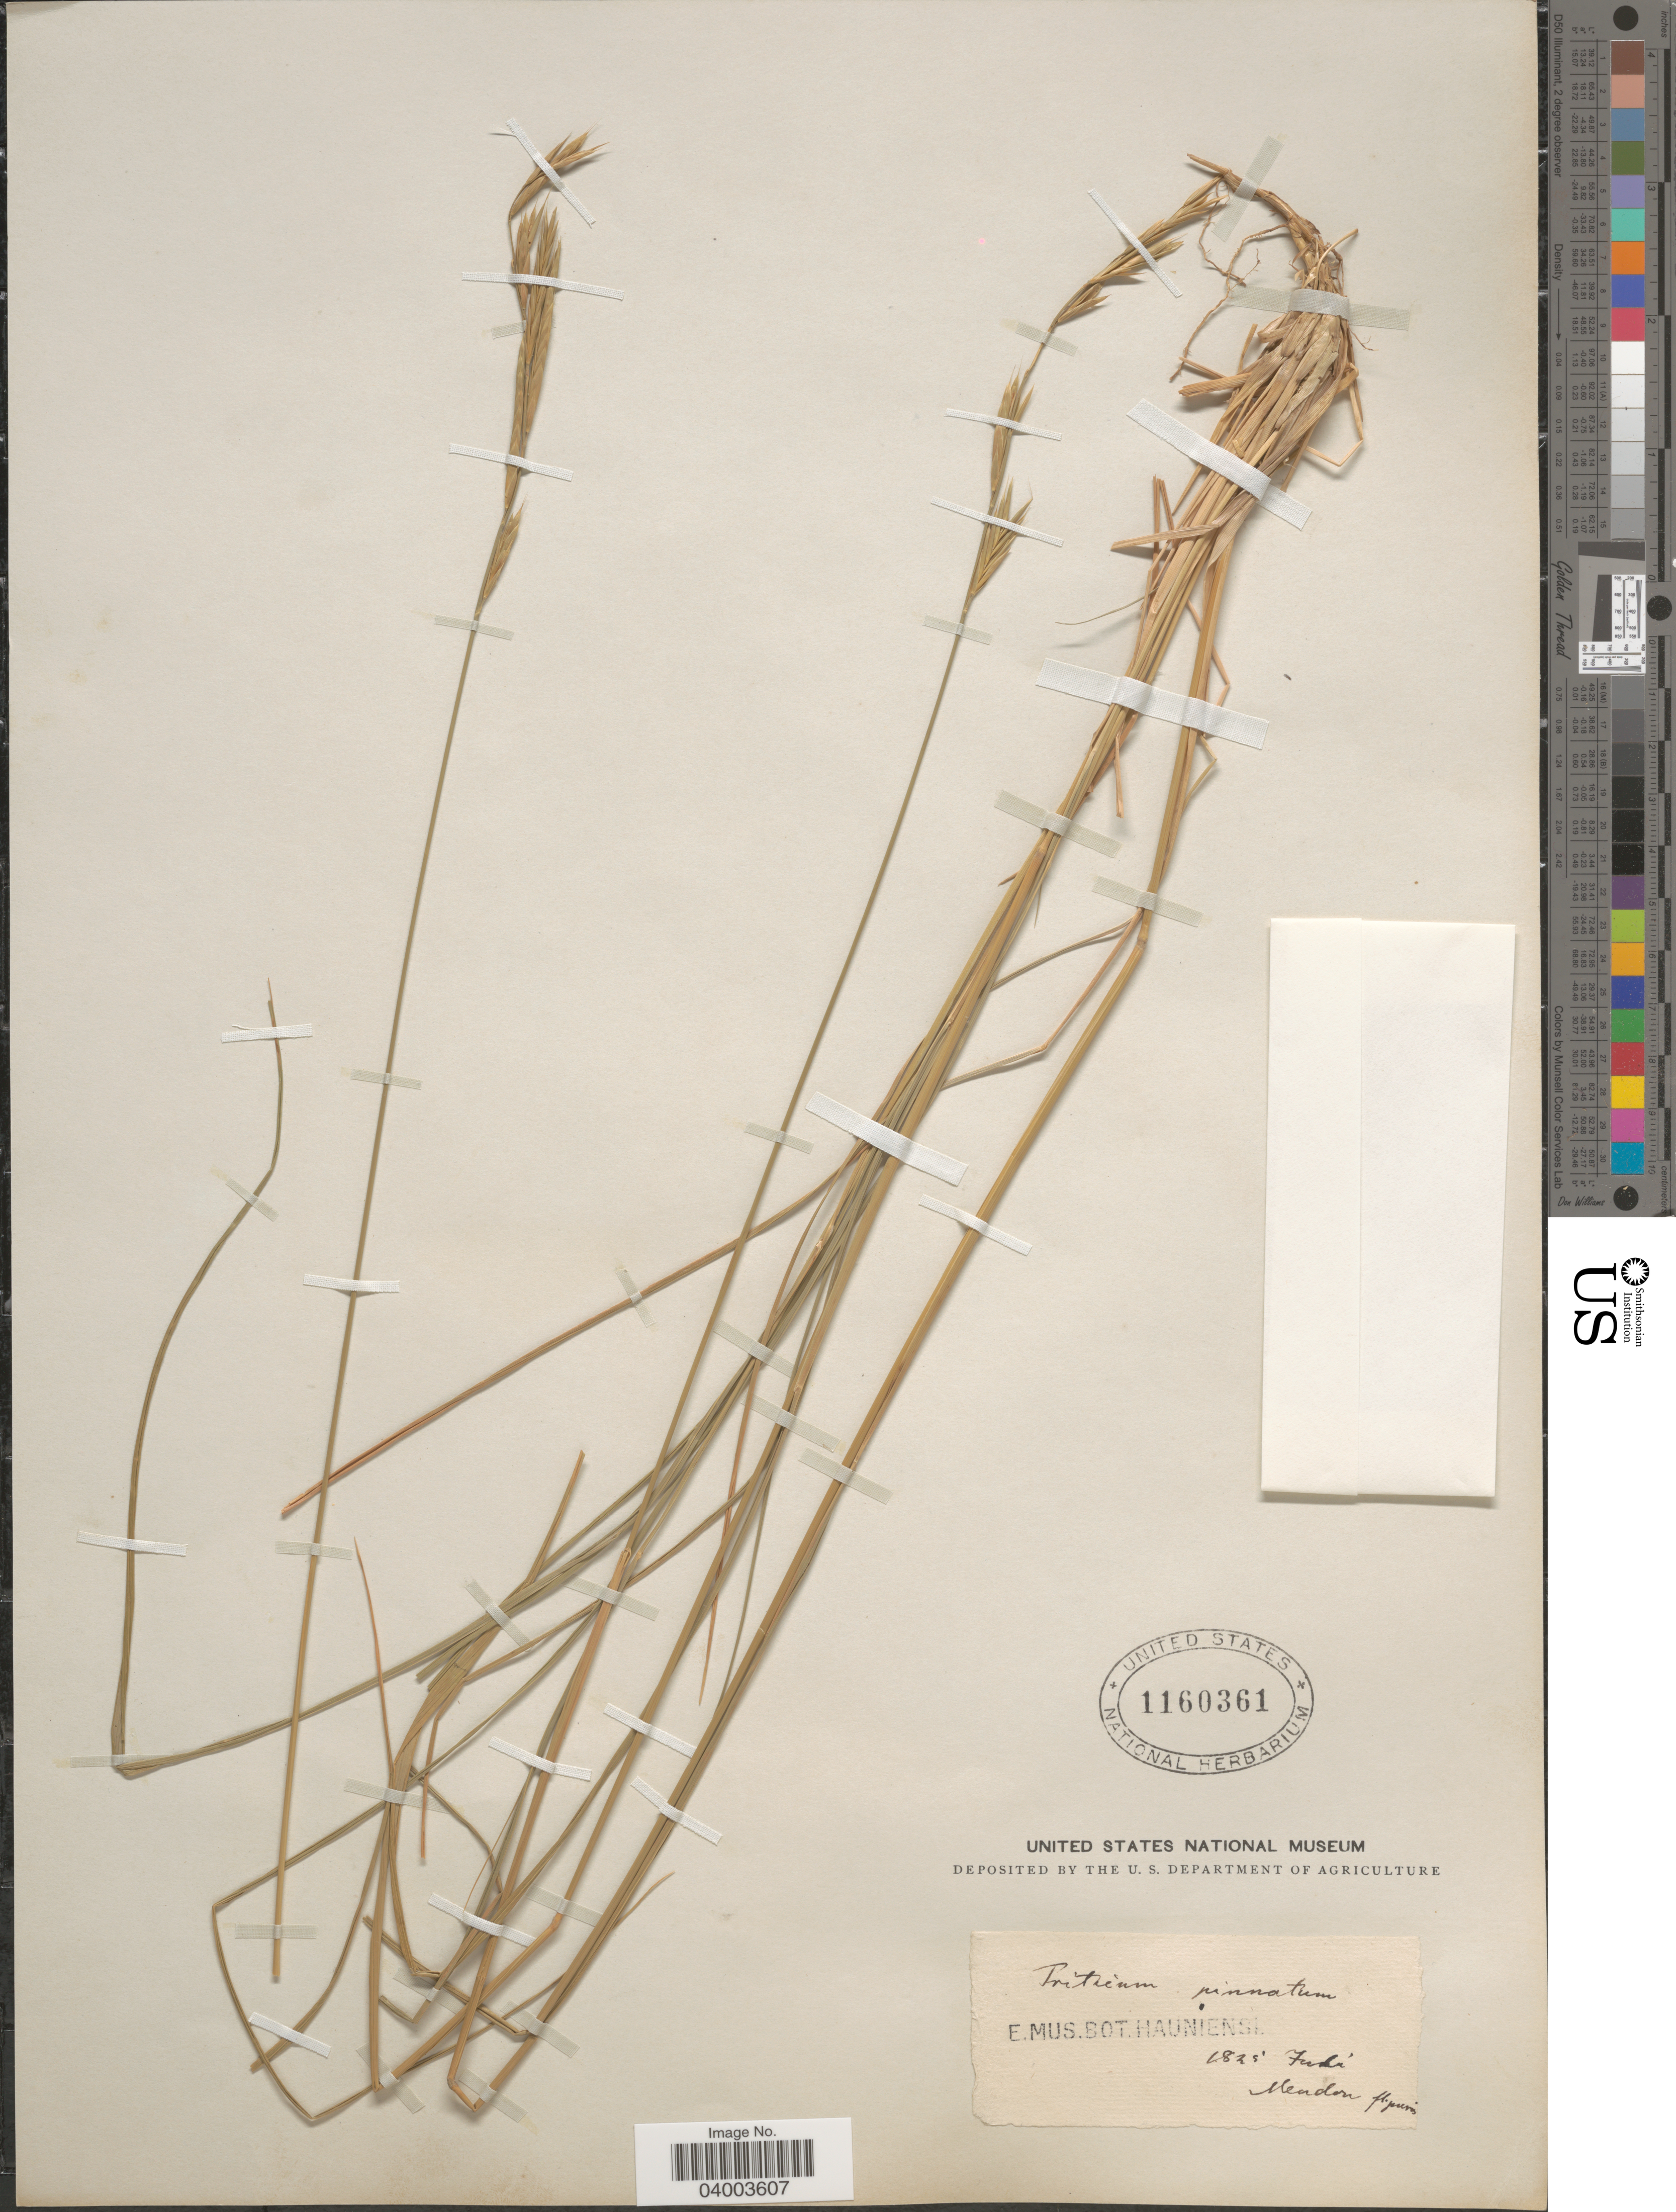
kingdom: Plantae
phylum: Tracheophyta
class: Liliopsida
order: Poales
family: Poaceae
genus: Brachypodium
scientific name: Brachypodium pinnatum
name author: (L.) P. Beauv.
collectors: ex Mus. Bot. Hauniense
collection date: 1825-07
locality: Meadow fl. [illegible text].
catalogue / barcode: US 1160361